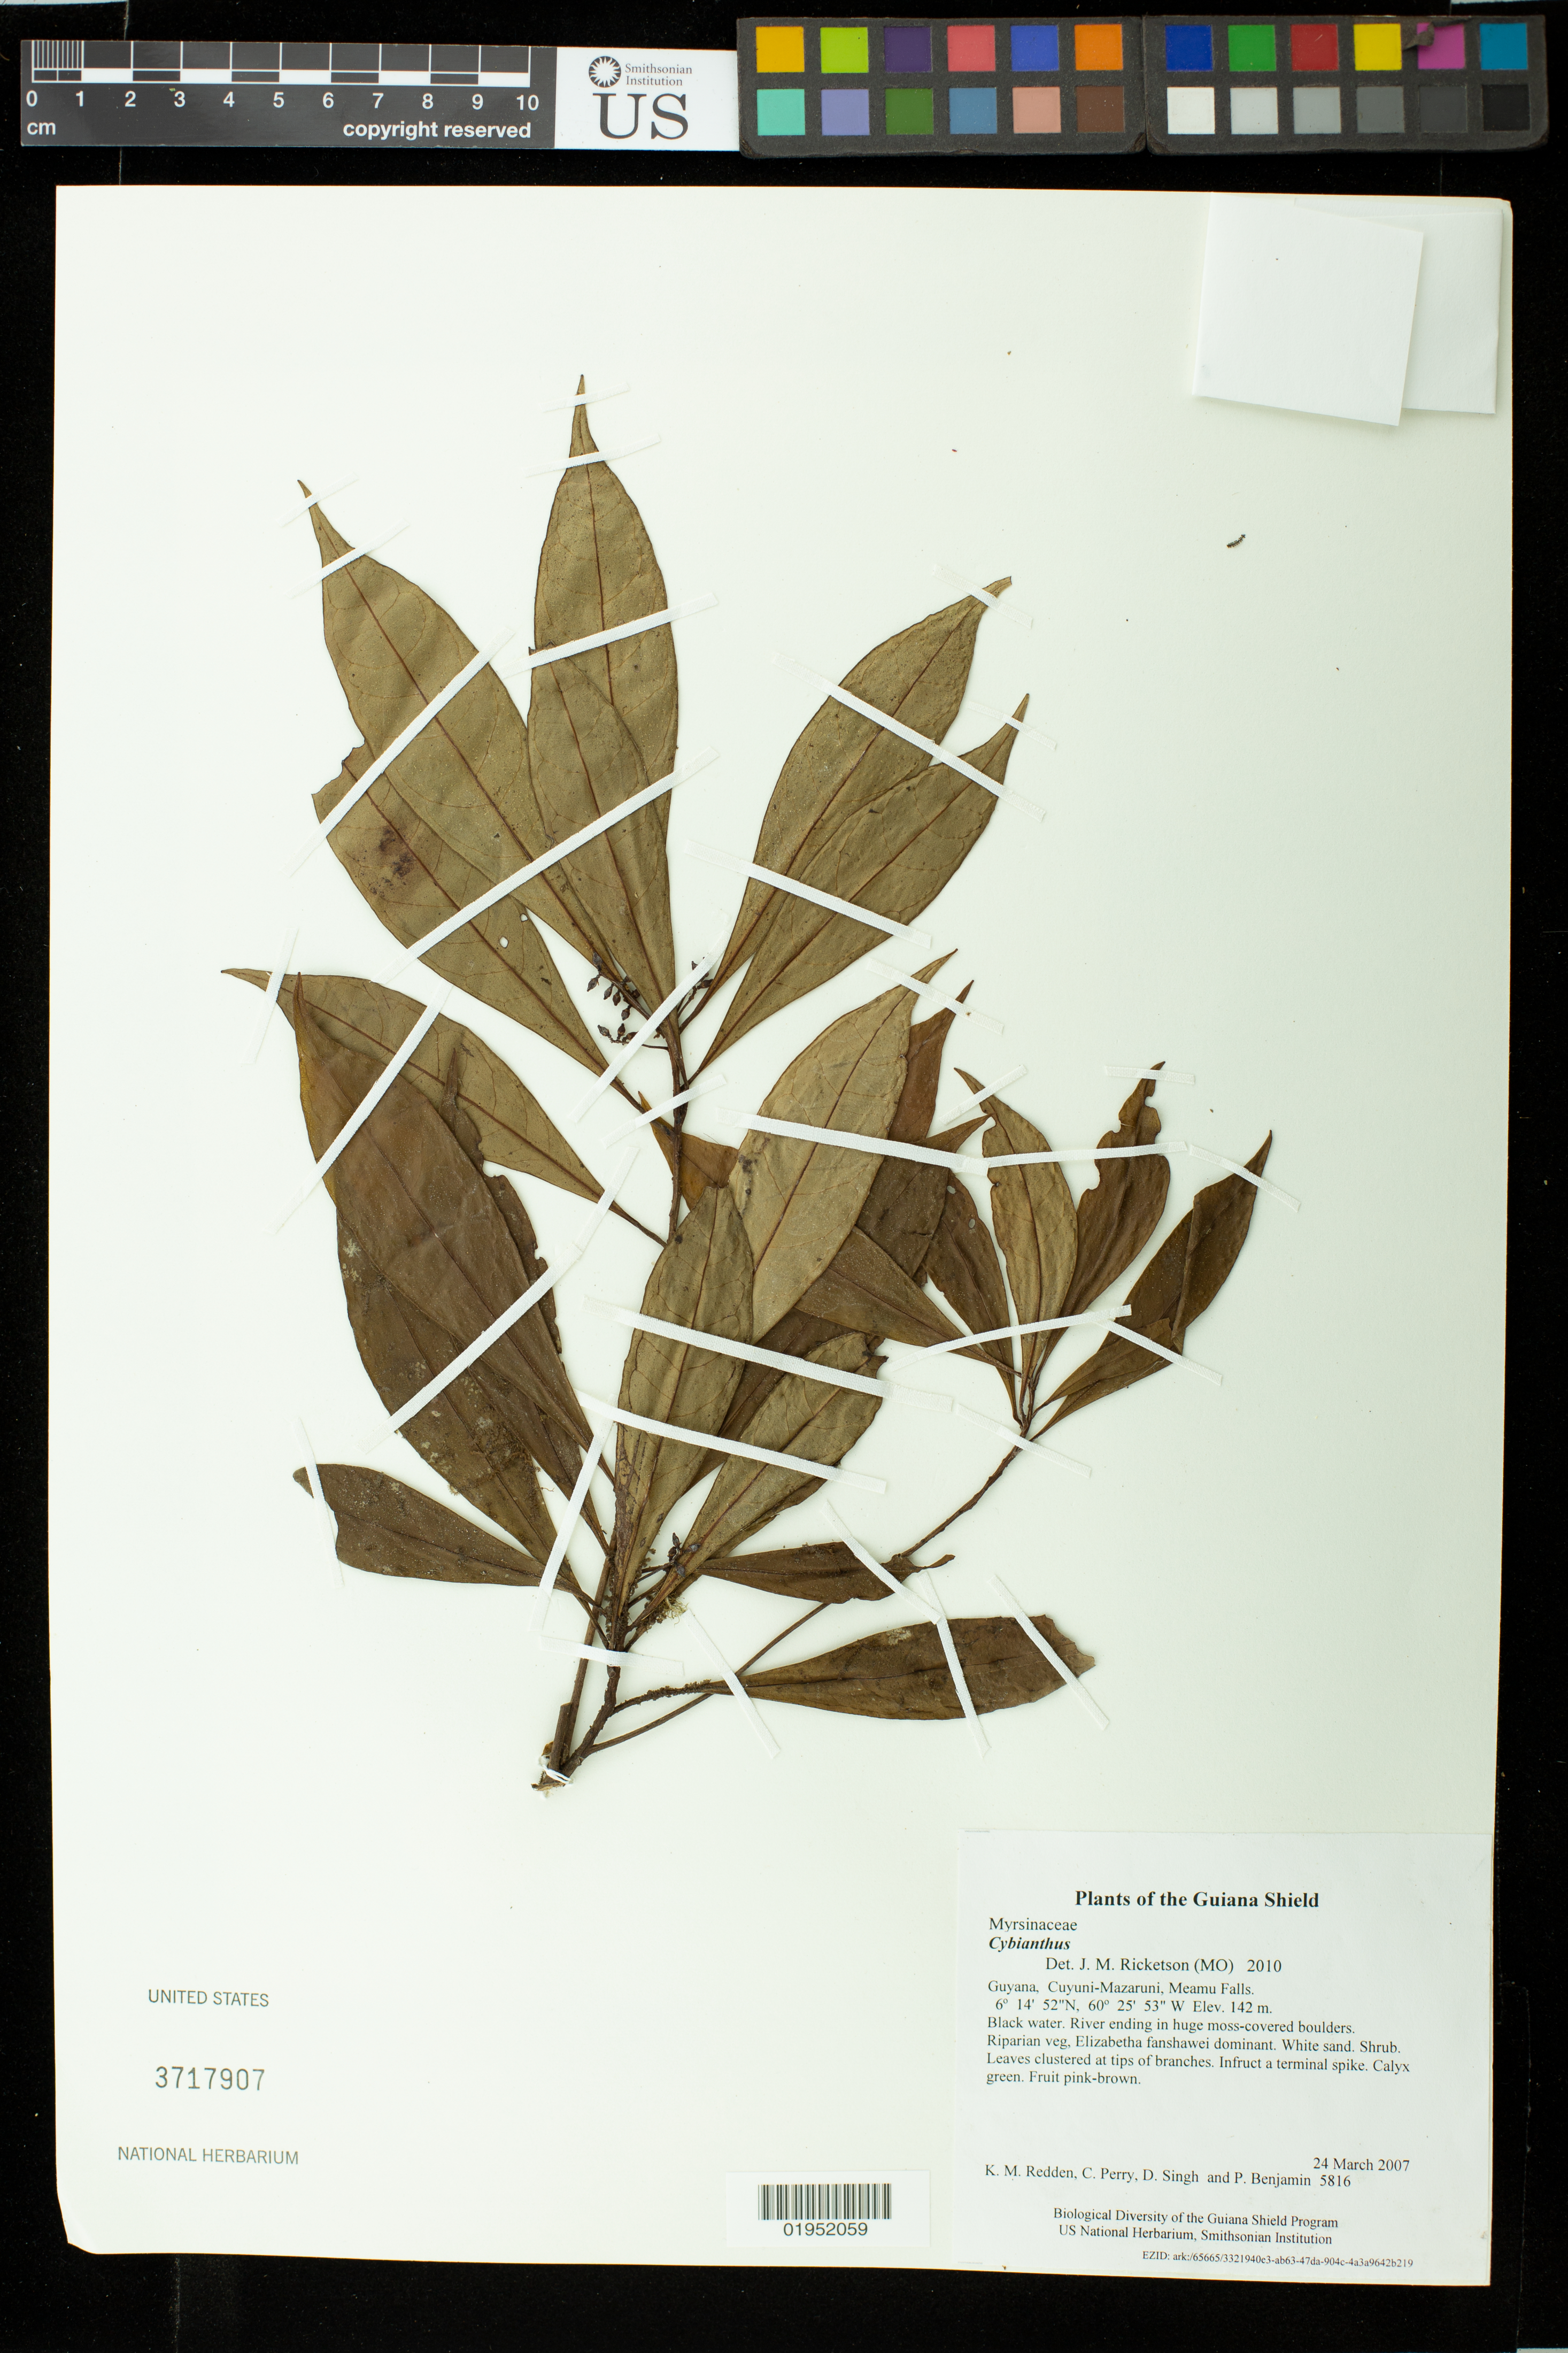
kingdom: Plantae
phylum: Tracheophyta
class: Magnoliopsida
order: Ericales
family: Primulaceae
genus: Cybianthus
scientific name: Cybianthus sp.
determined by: Ricketson, Jon M., (MO), Missouri Botanical Garden (UNITED STATES)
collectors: K. M. Redden, C. Perry, D. Singh & P. Benjamin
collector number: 5816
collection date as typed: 24 March 2007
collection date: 2007-03-24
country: Guyana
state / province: Cuyuni-Mazaruni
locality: Meamu Falls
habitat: Black water. River ending in huge moss-covered boulders. Riparian veg, Elizabetha fanshawei dominant. White sand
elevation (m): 142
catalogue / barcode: US 3717907